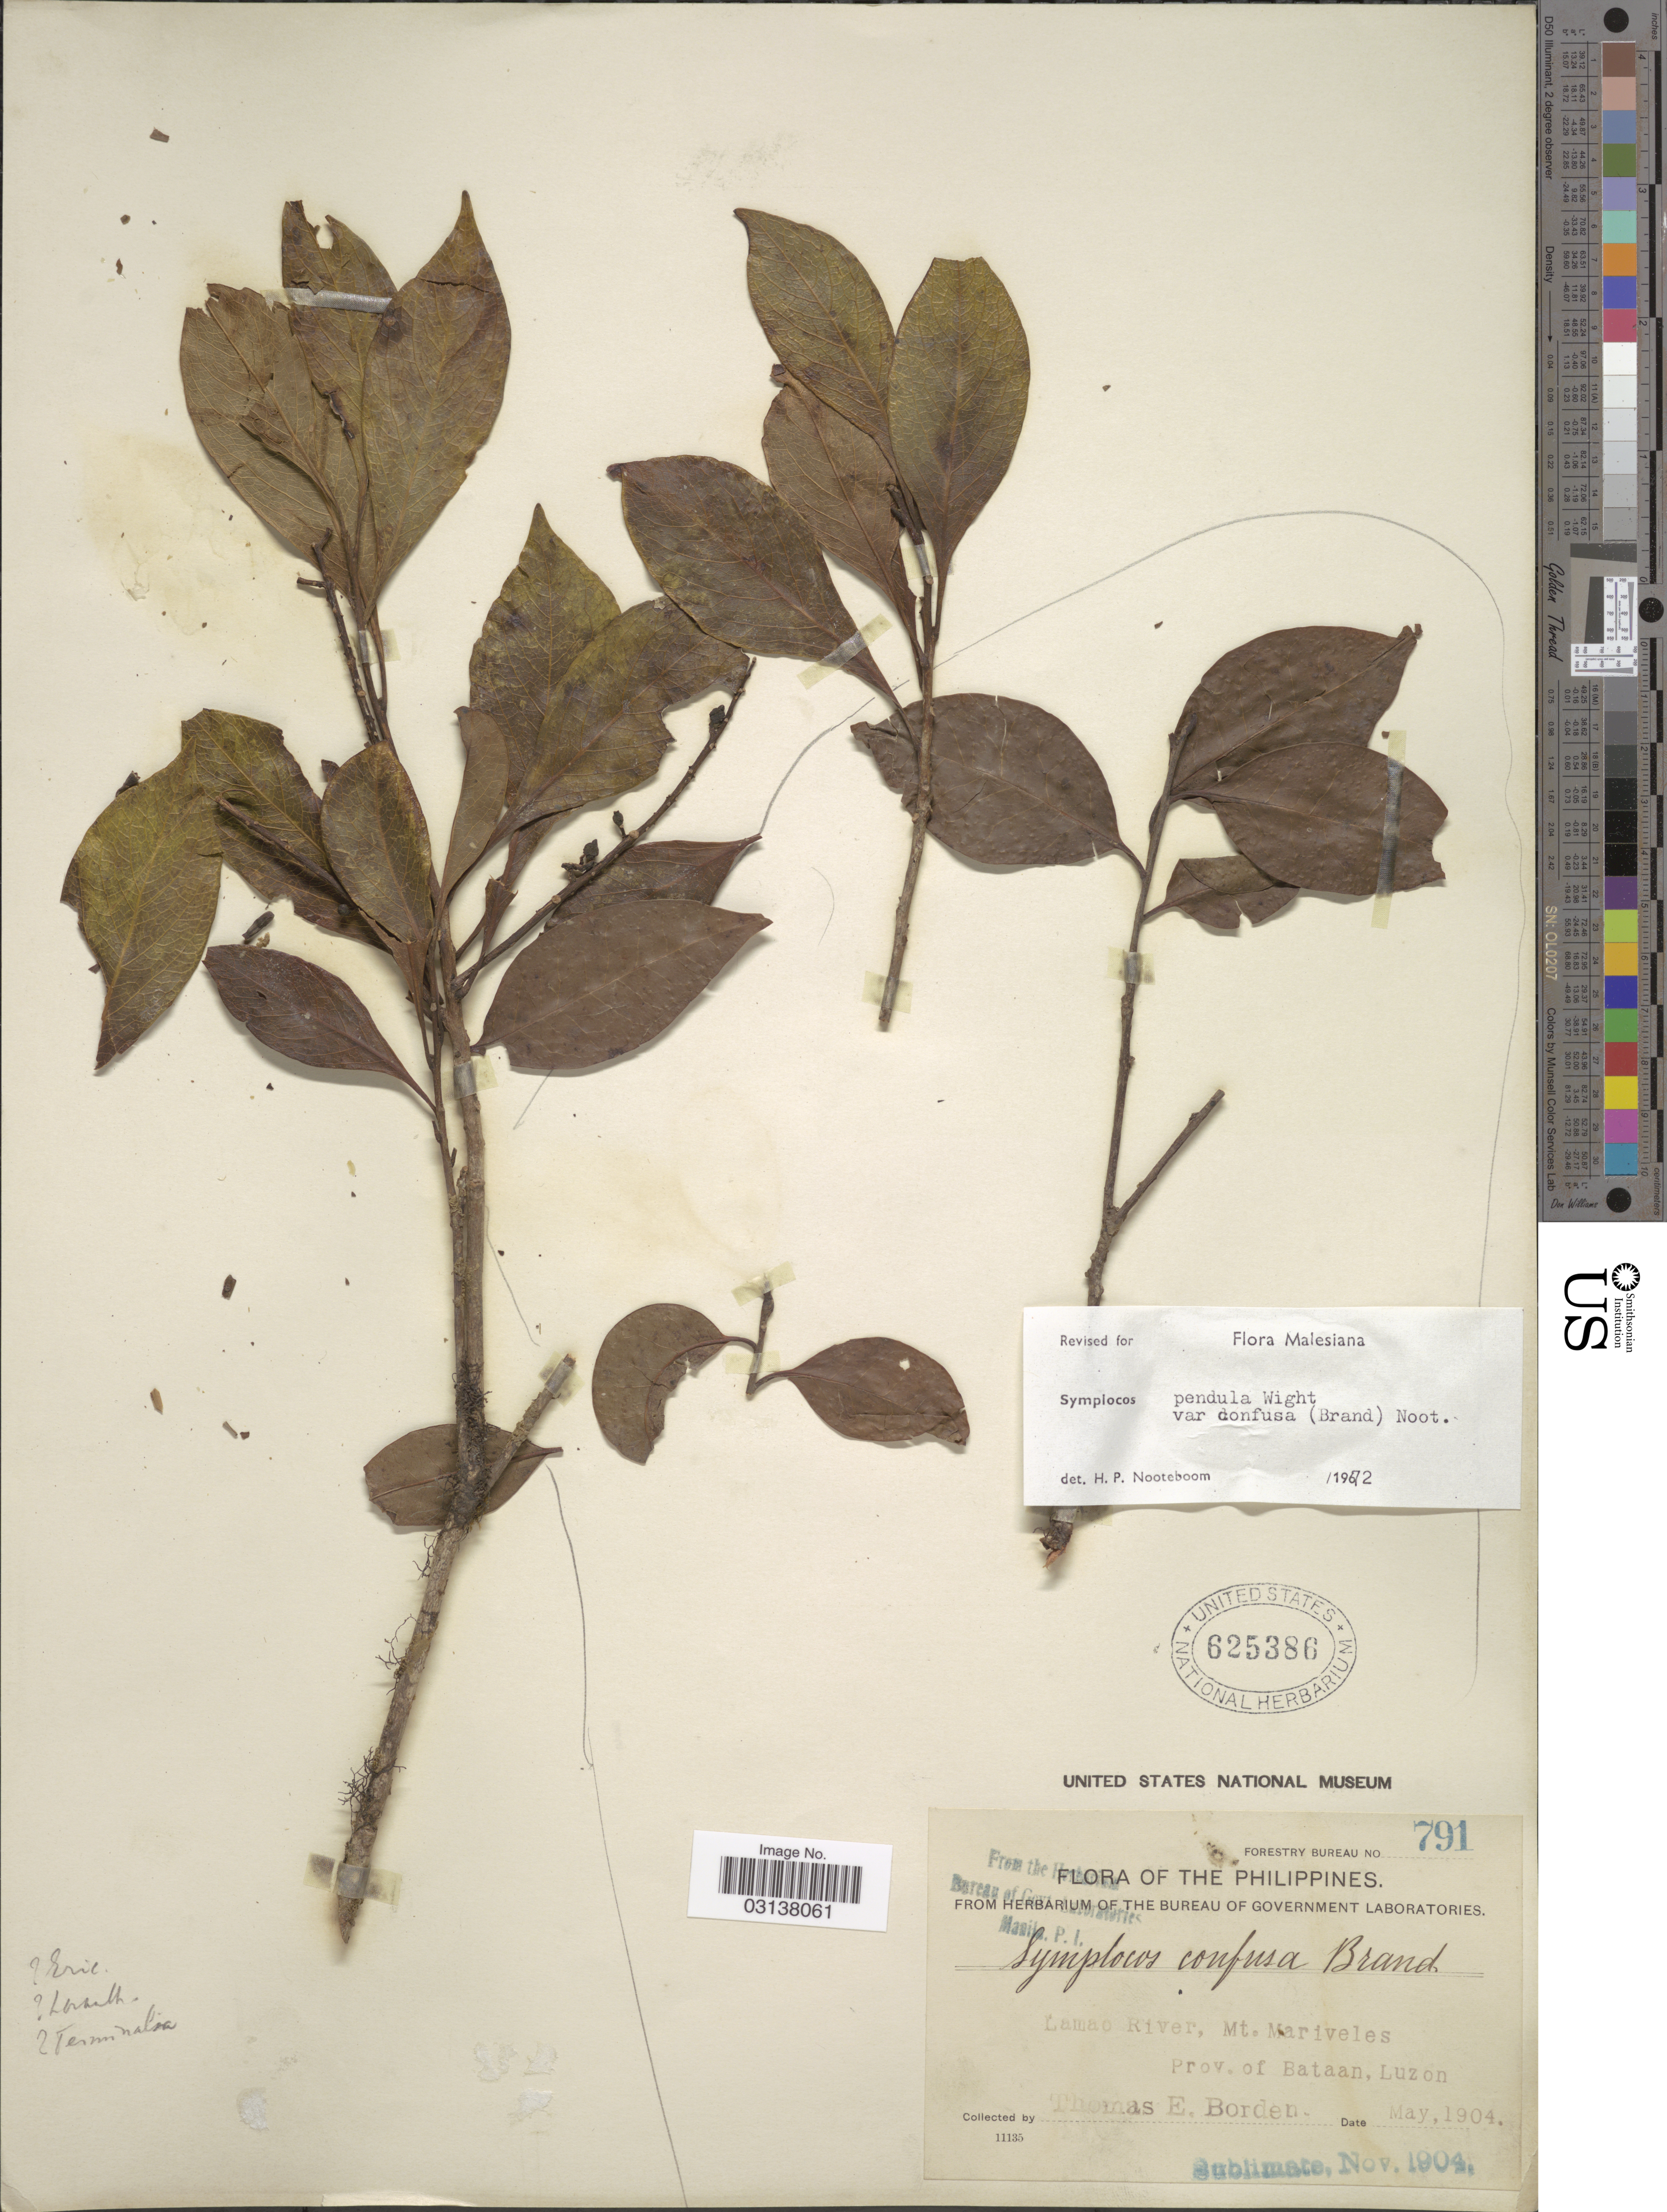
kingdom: Plantae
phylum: Tracheophyta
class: Magnoliopsida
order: Ericales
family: Symplocaceae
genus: Cordyloblaste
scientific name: Cordyloblaste pendula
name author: (Wight) Alston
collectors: T. E. Borden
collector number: Forestry Bureau 791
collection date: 1904-05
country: Philippines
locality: The Philippines. Lamao River, Mt. Mariveles. Prov. of Bataan, Luzon.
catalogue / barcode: US 625386